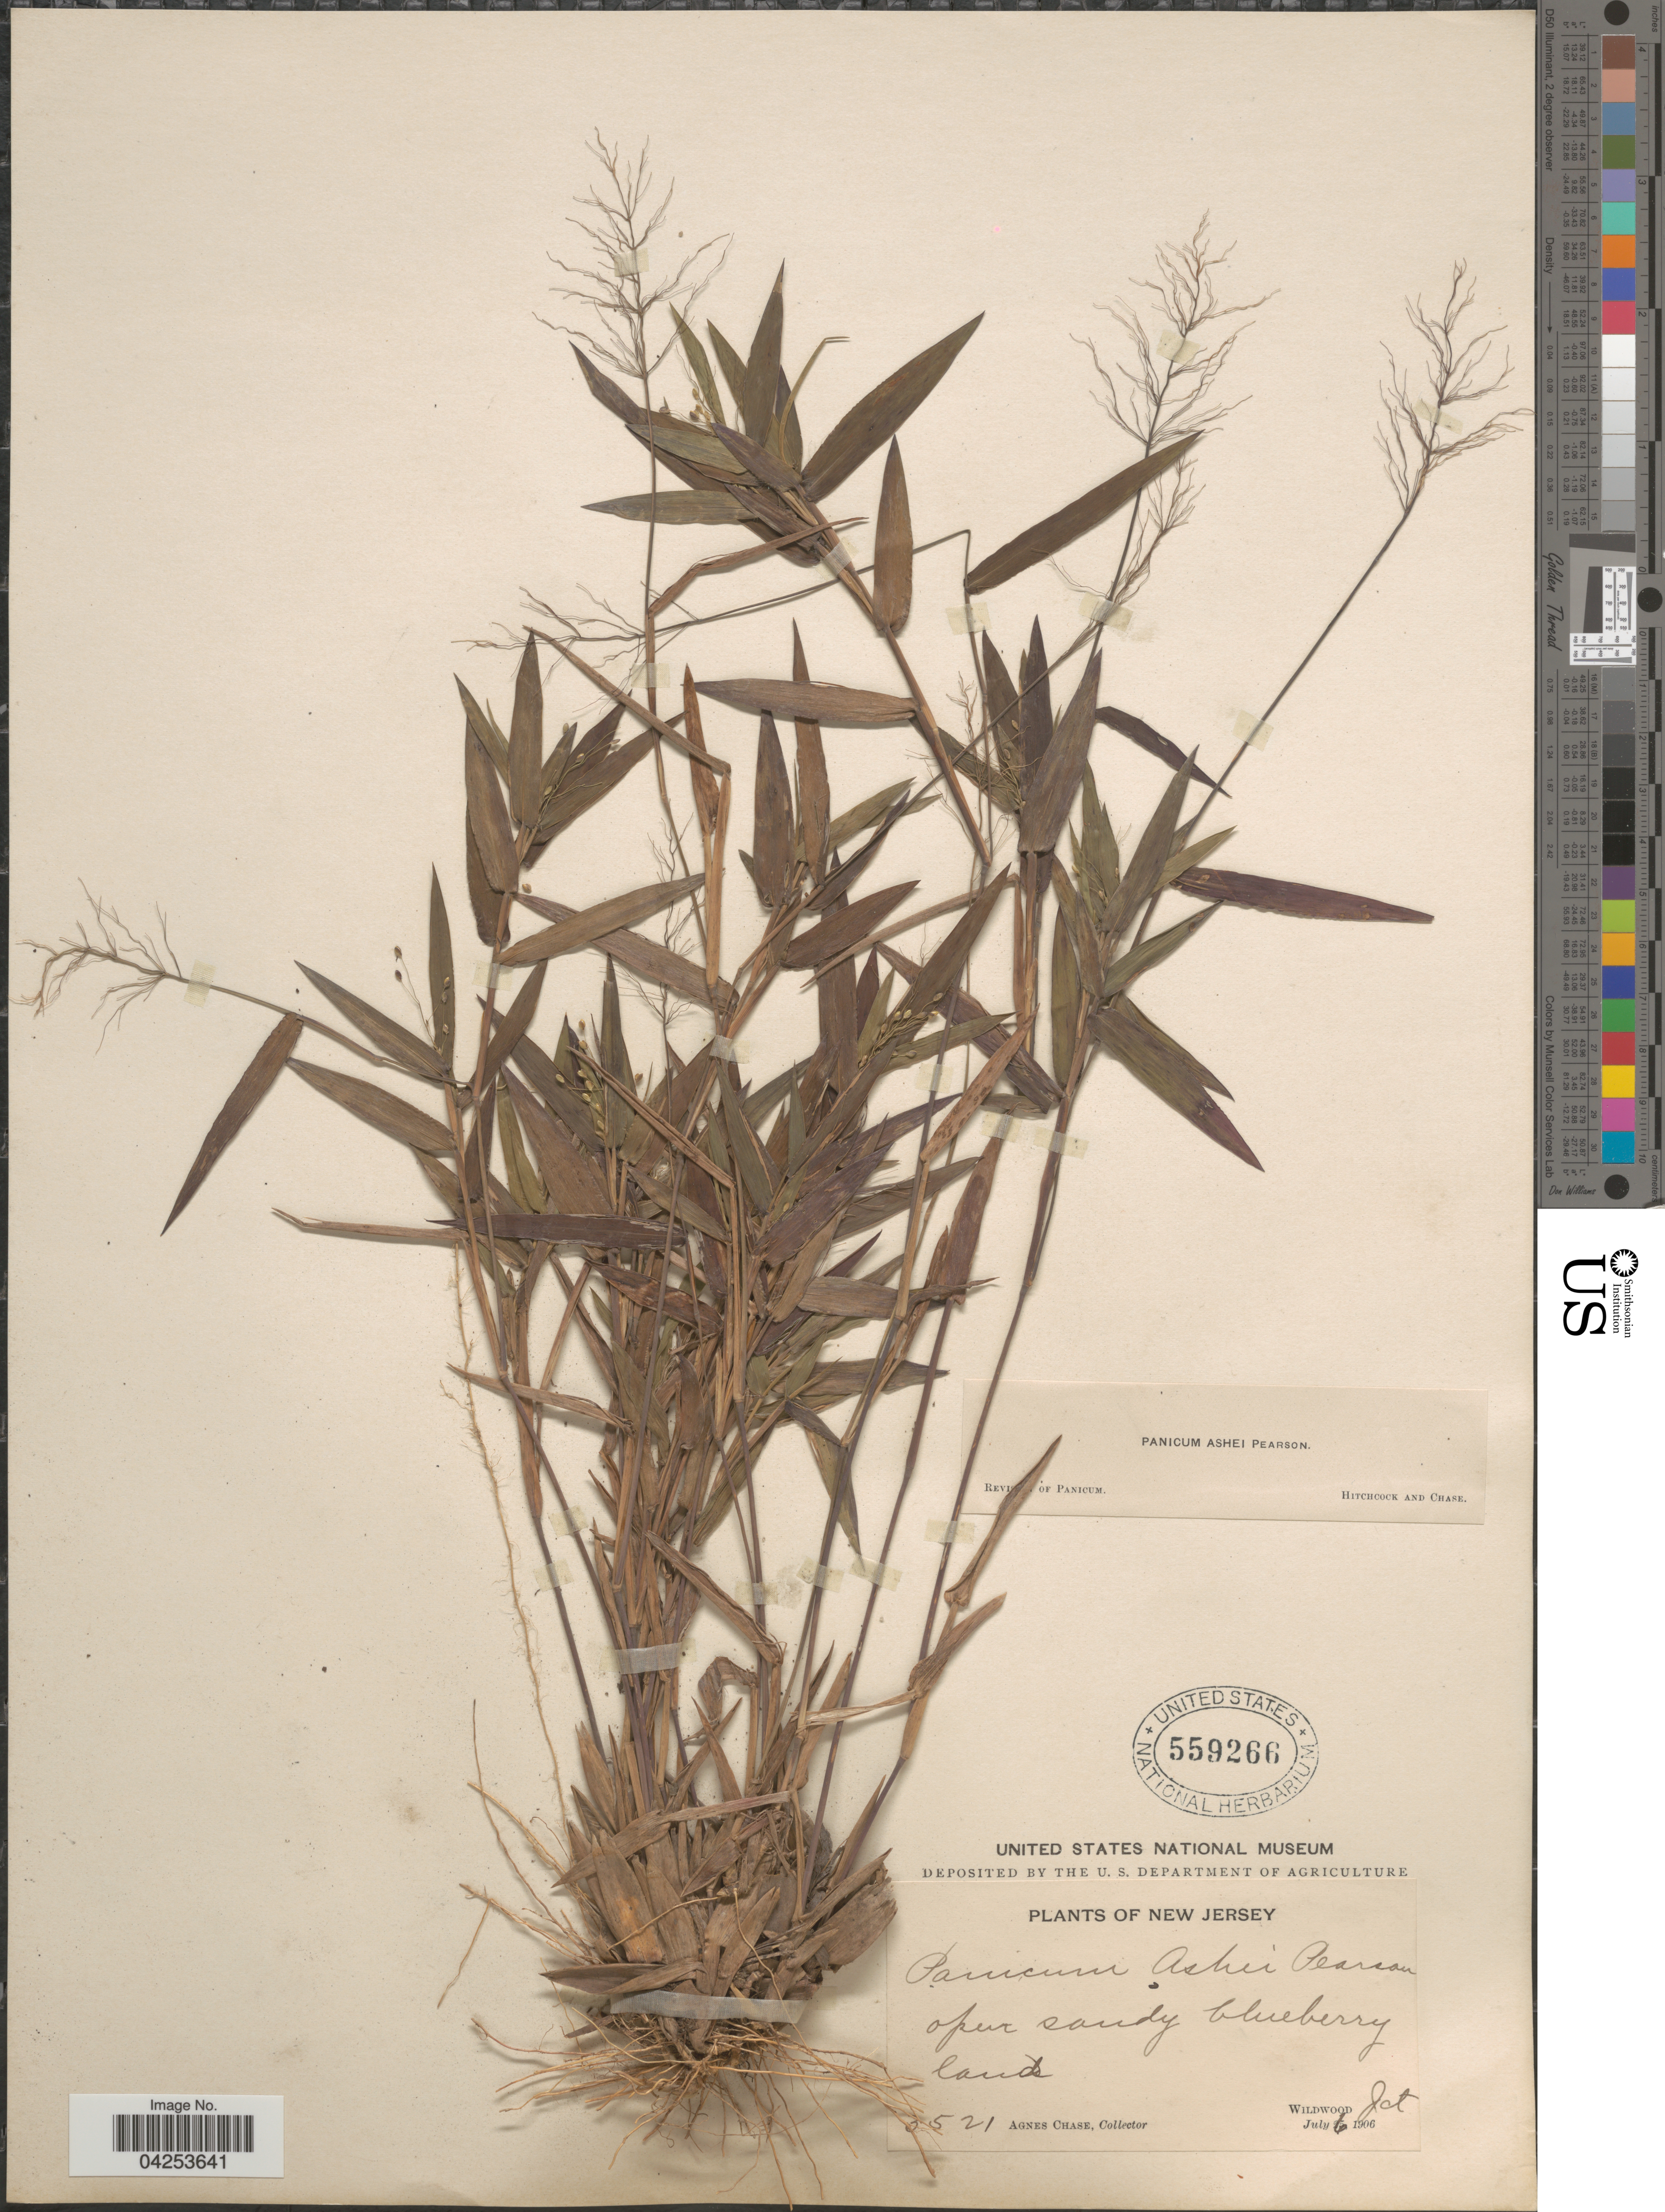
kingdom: Plantae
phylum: Tracheophyta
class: Liliopsida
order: Poales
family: Poaceae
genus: Dichanthelium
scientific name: Dichanthelium commutatum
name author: (Schult.) Gould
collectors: A. Chase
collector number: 3521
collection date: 1906-07-06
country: United States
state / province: New Jersey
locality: Open sandy blueberry land. Wildwood Jct.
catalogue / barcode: US 559266